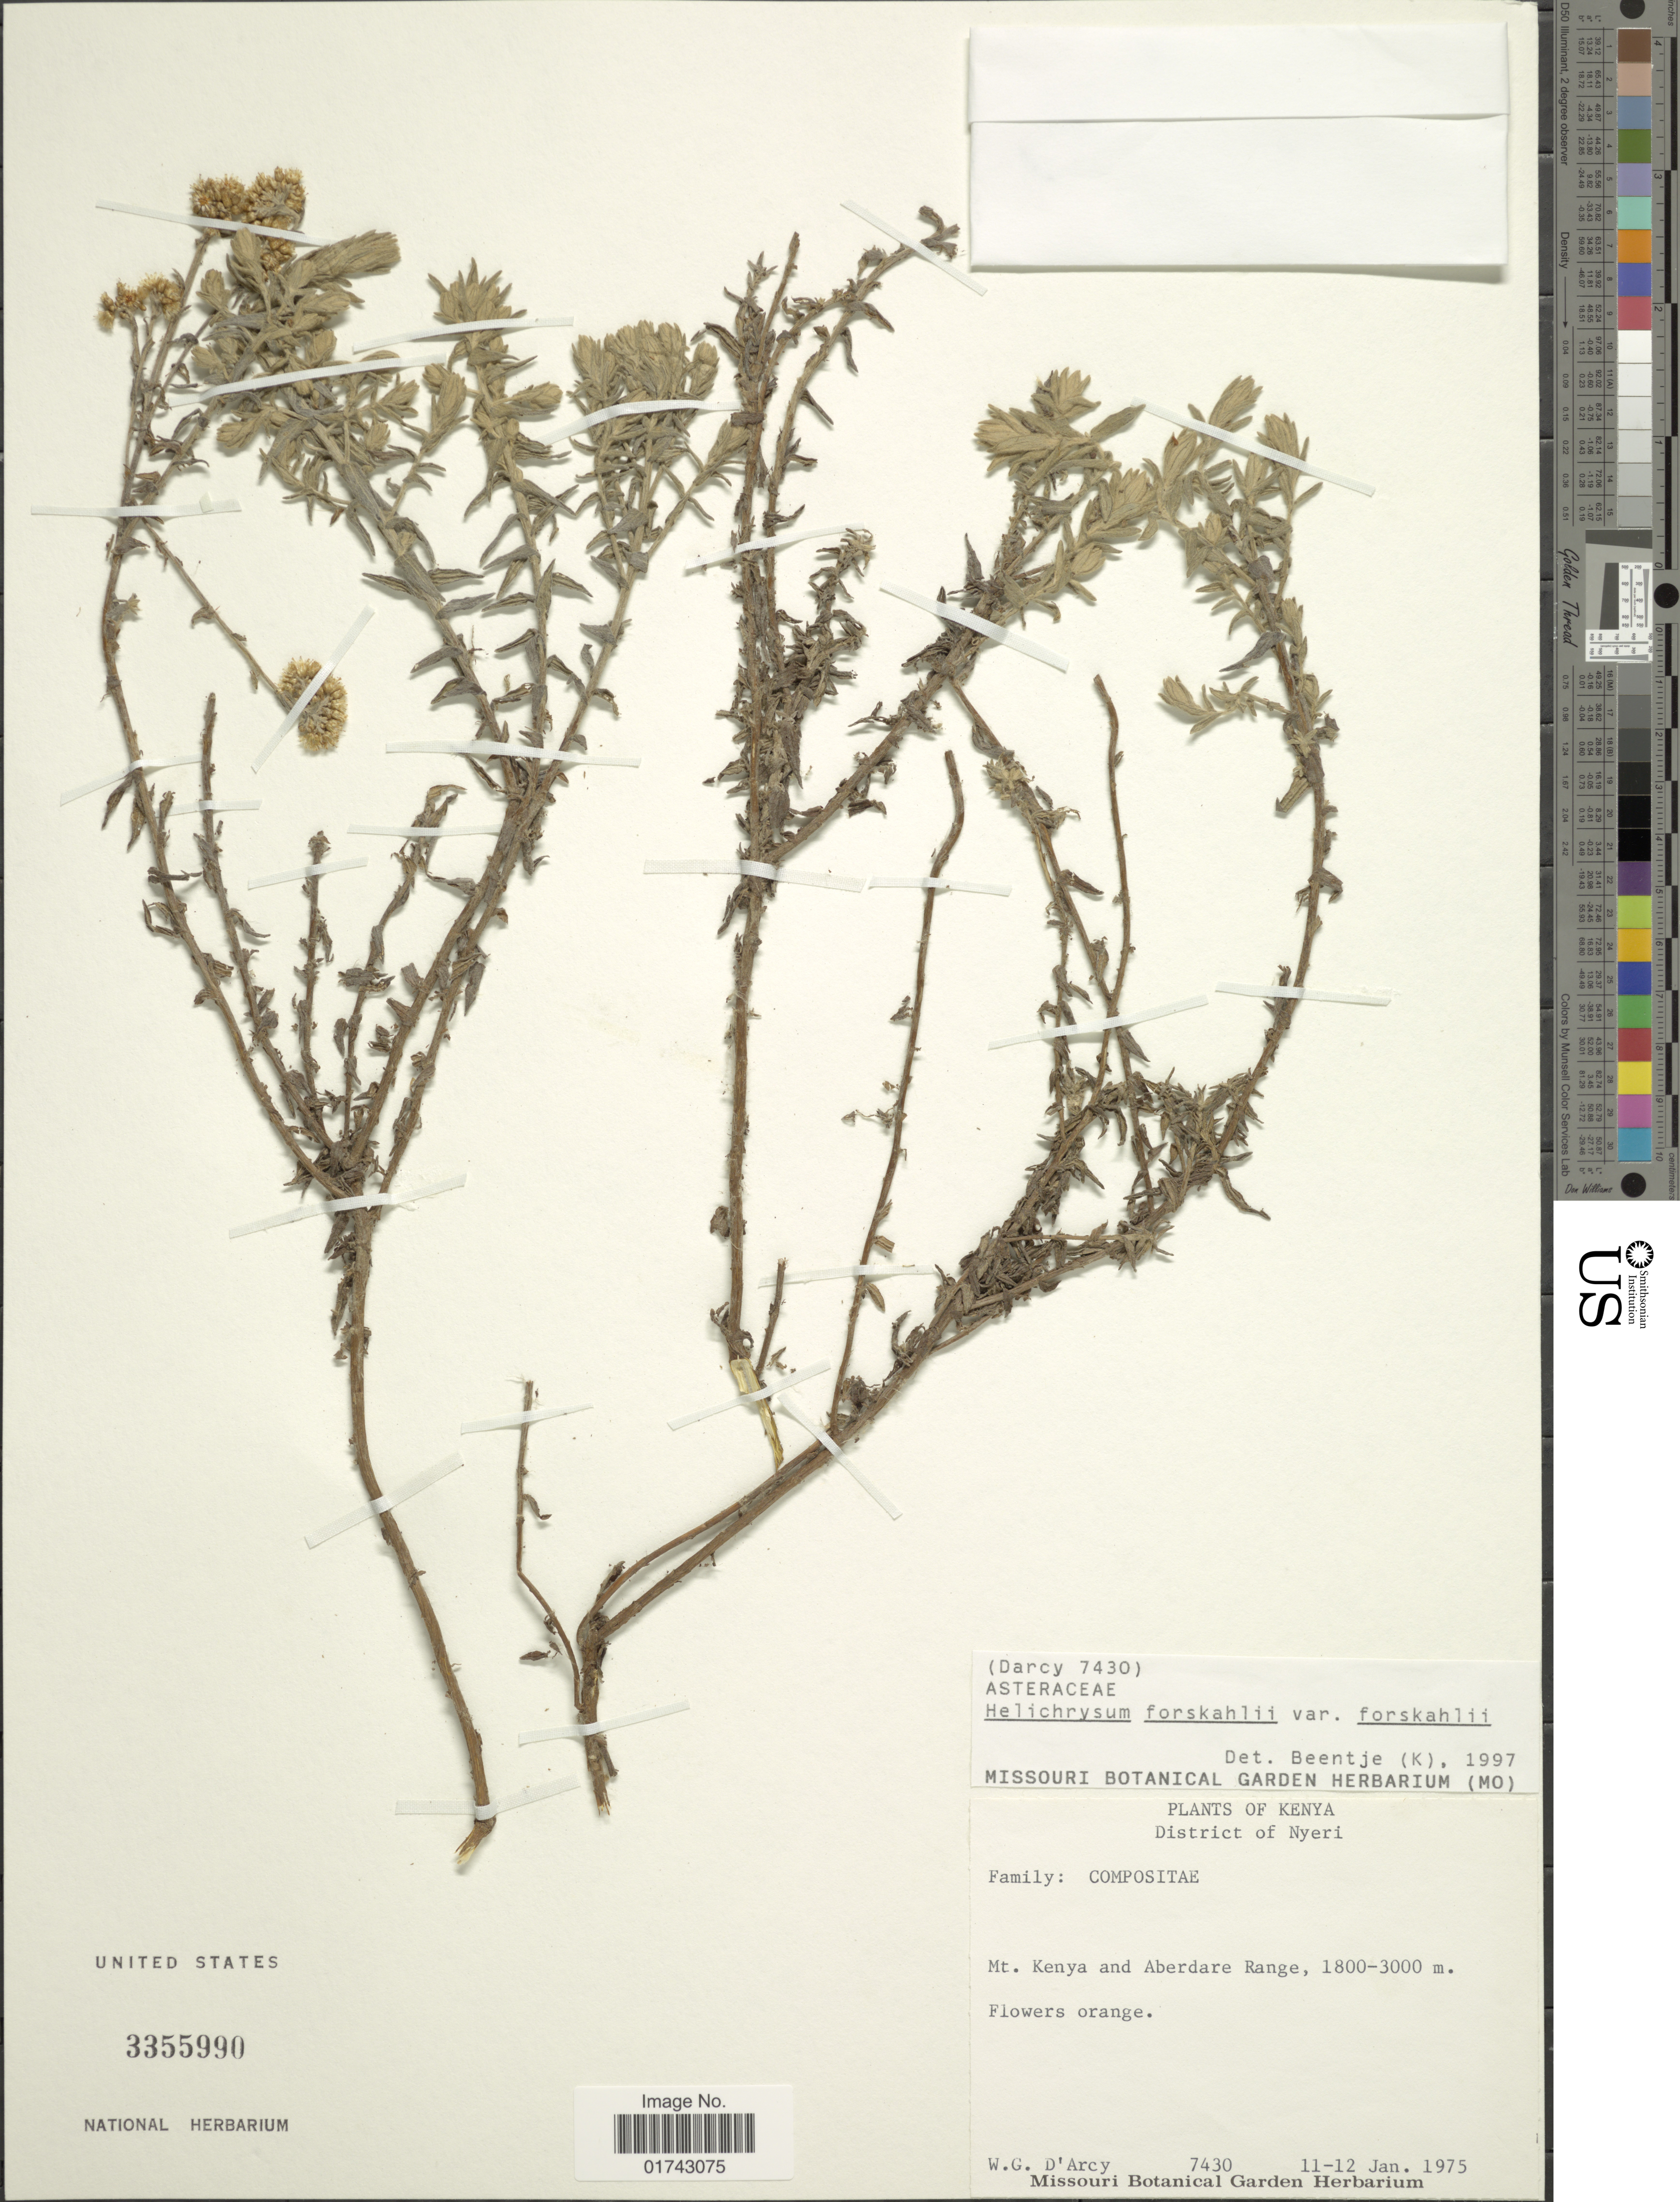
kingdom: Plantae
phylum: Tracheophyta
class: Magnoliopsida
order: Asterales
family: Asteraceae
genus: Helichrysum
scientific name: Helichrysum forskahlii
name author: (J.F. Gmel.) Hilliard & B.L. Burtt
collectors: W. G. D'Arcy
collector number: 7430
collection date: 1975-01-11/1975-01-12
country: Kenya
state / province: Nyeri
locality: District of Nyeri, Mt. Kenya and Aberdare Range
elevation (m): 1800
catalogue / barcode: US 3355990